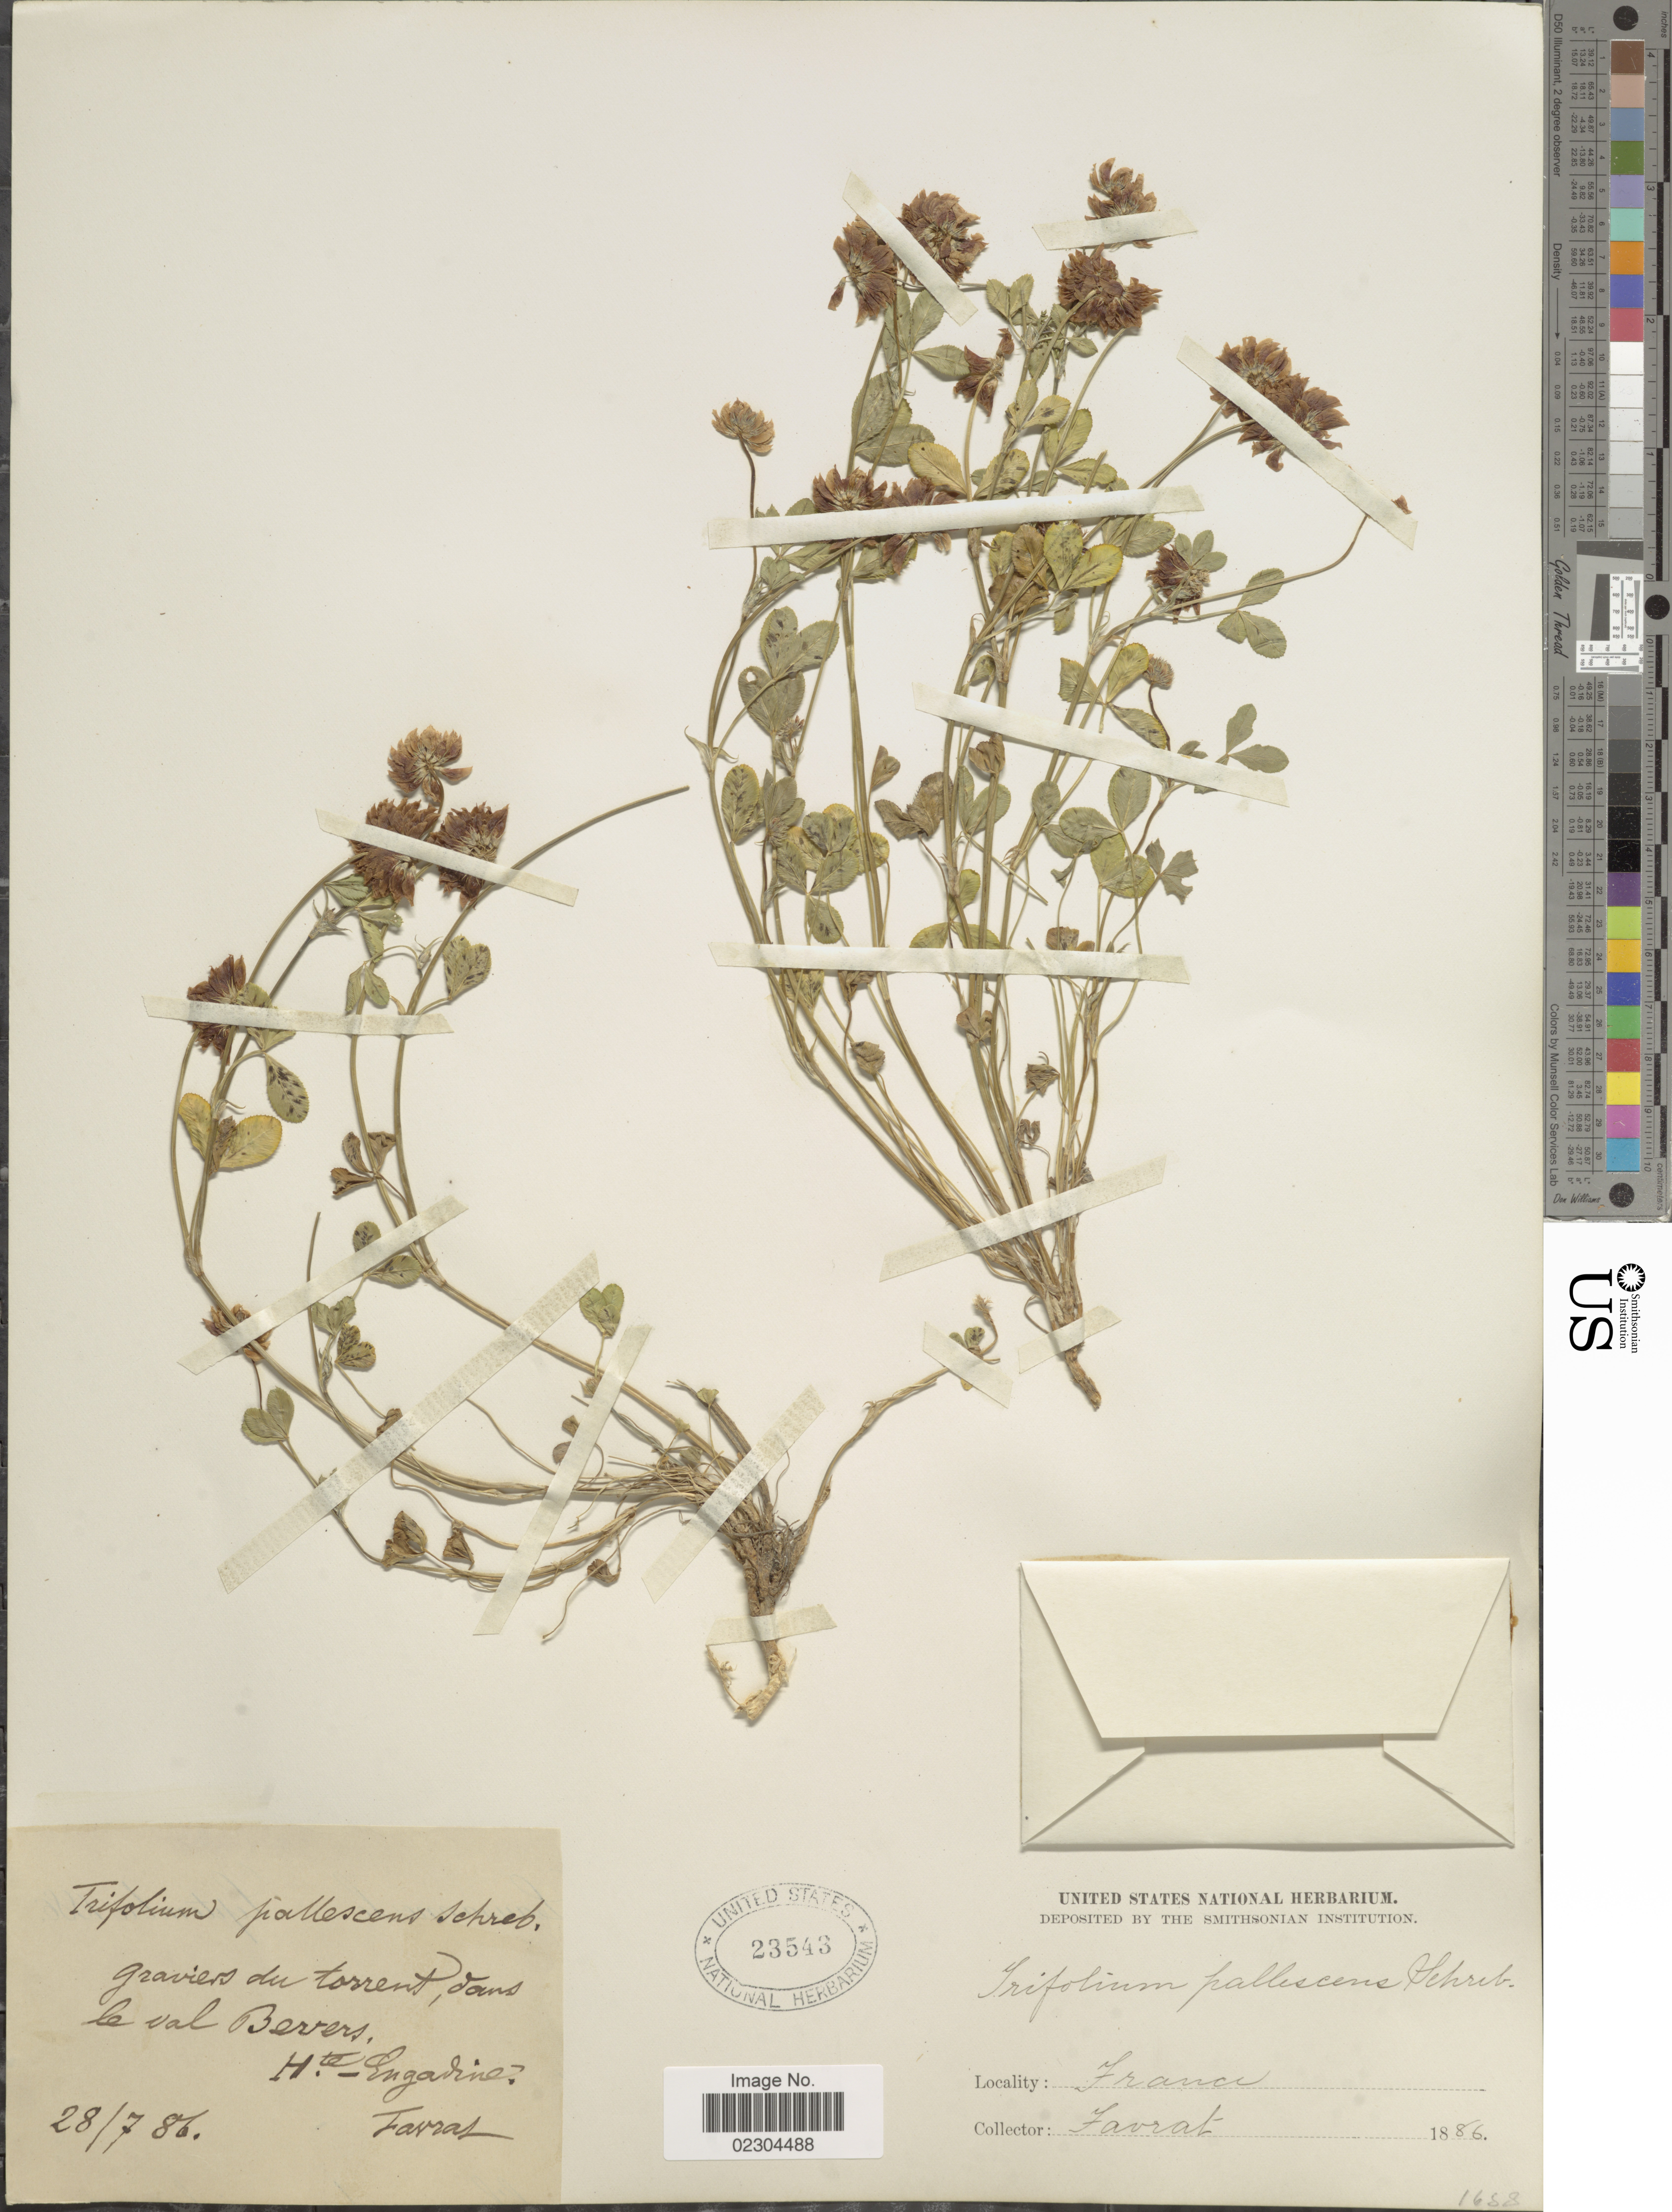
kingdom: Plantae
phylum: Tracheophyta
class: Magnoliopsida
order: Fabales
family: Fabaceae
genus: Trifolium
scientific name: Trifolium pallescens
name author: Schreb.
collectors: L. Favrat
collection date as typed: Transcribed d/m/y: 28/7/86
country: France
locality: Graviers du torrens, dans le val Berrers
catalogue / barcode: US 23543